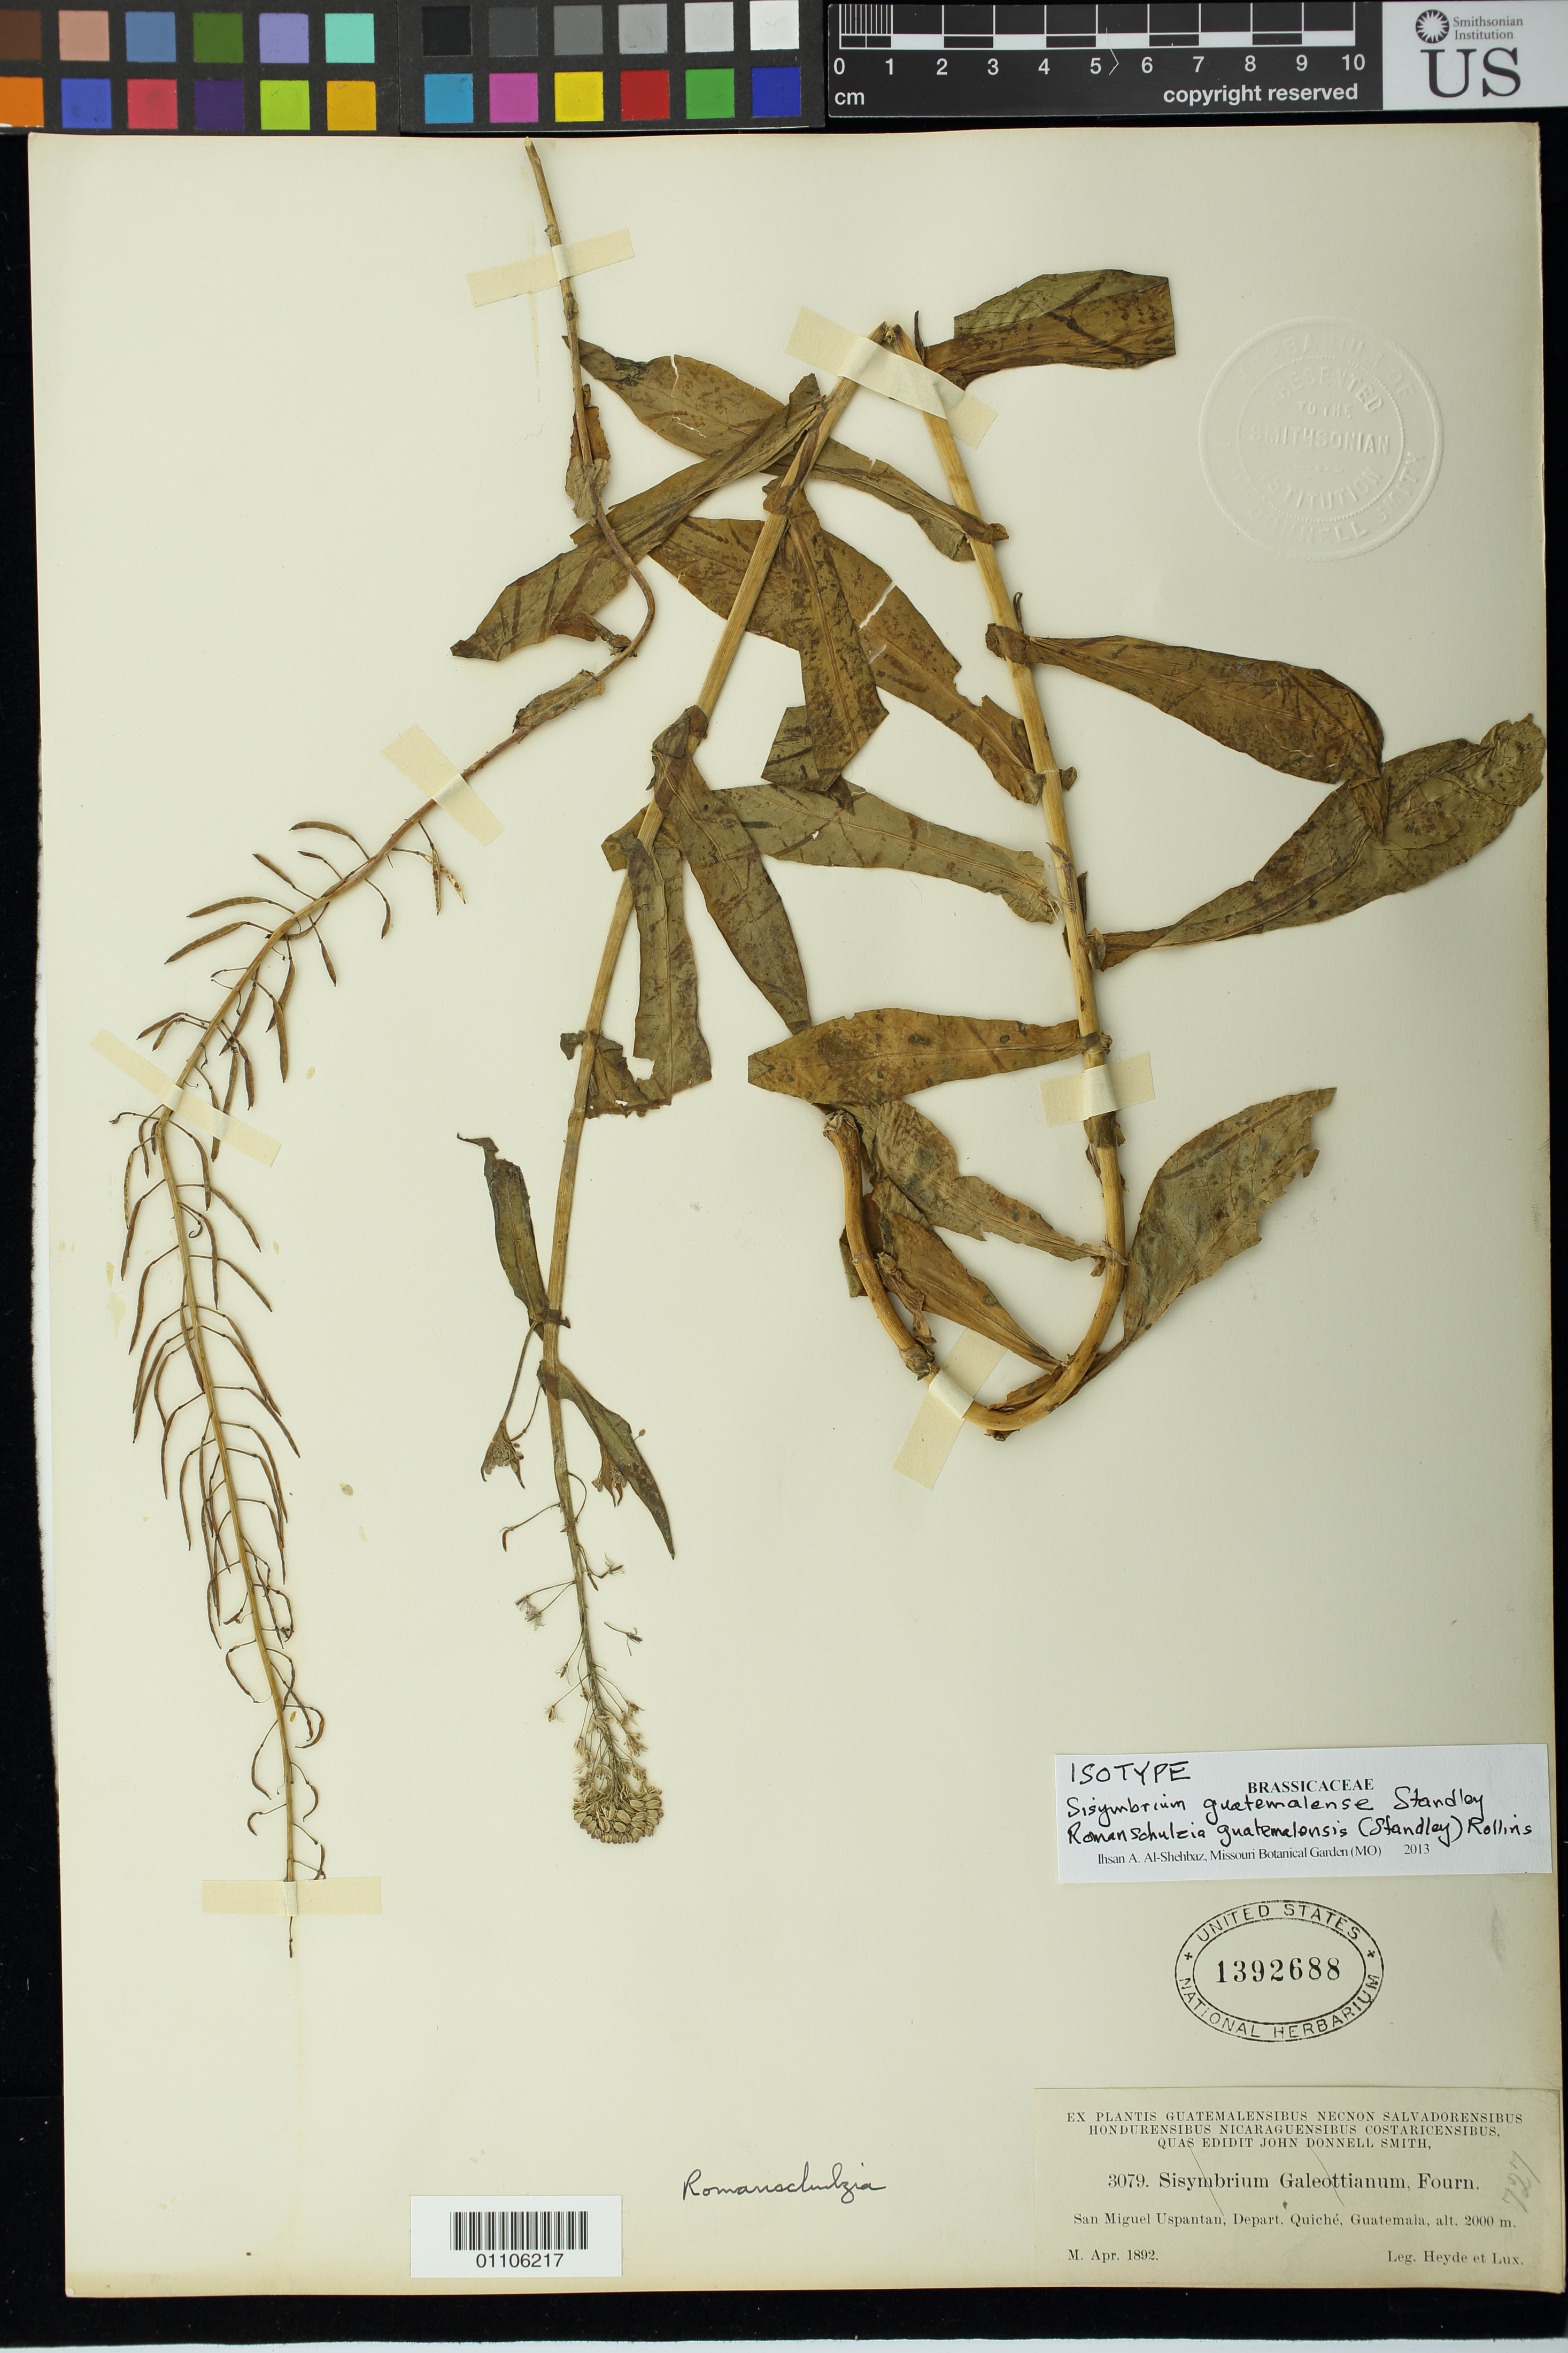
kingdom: Plantae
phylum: Tracheophyta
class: Magnoliopsida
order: Brassicales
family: Brassicaceae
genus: Sisymbrium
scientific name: Sisymbrium guatemalense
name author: Standl.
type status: Isotype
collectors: E. T. Heyde & E. Lux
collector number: J.D.S. 3079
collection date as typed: Apr 1892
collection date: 1892-04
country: Guatemala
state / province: El Quiché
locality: San Miguel Uspantán.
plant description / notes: Specimen ex John Donnell Smith herbarium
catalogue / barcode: US 1392688